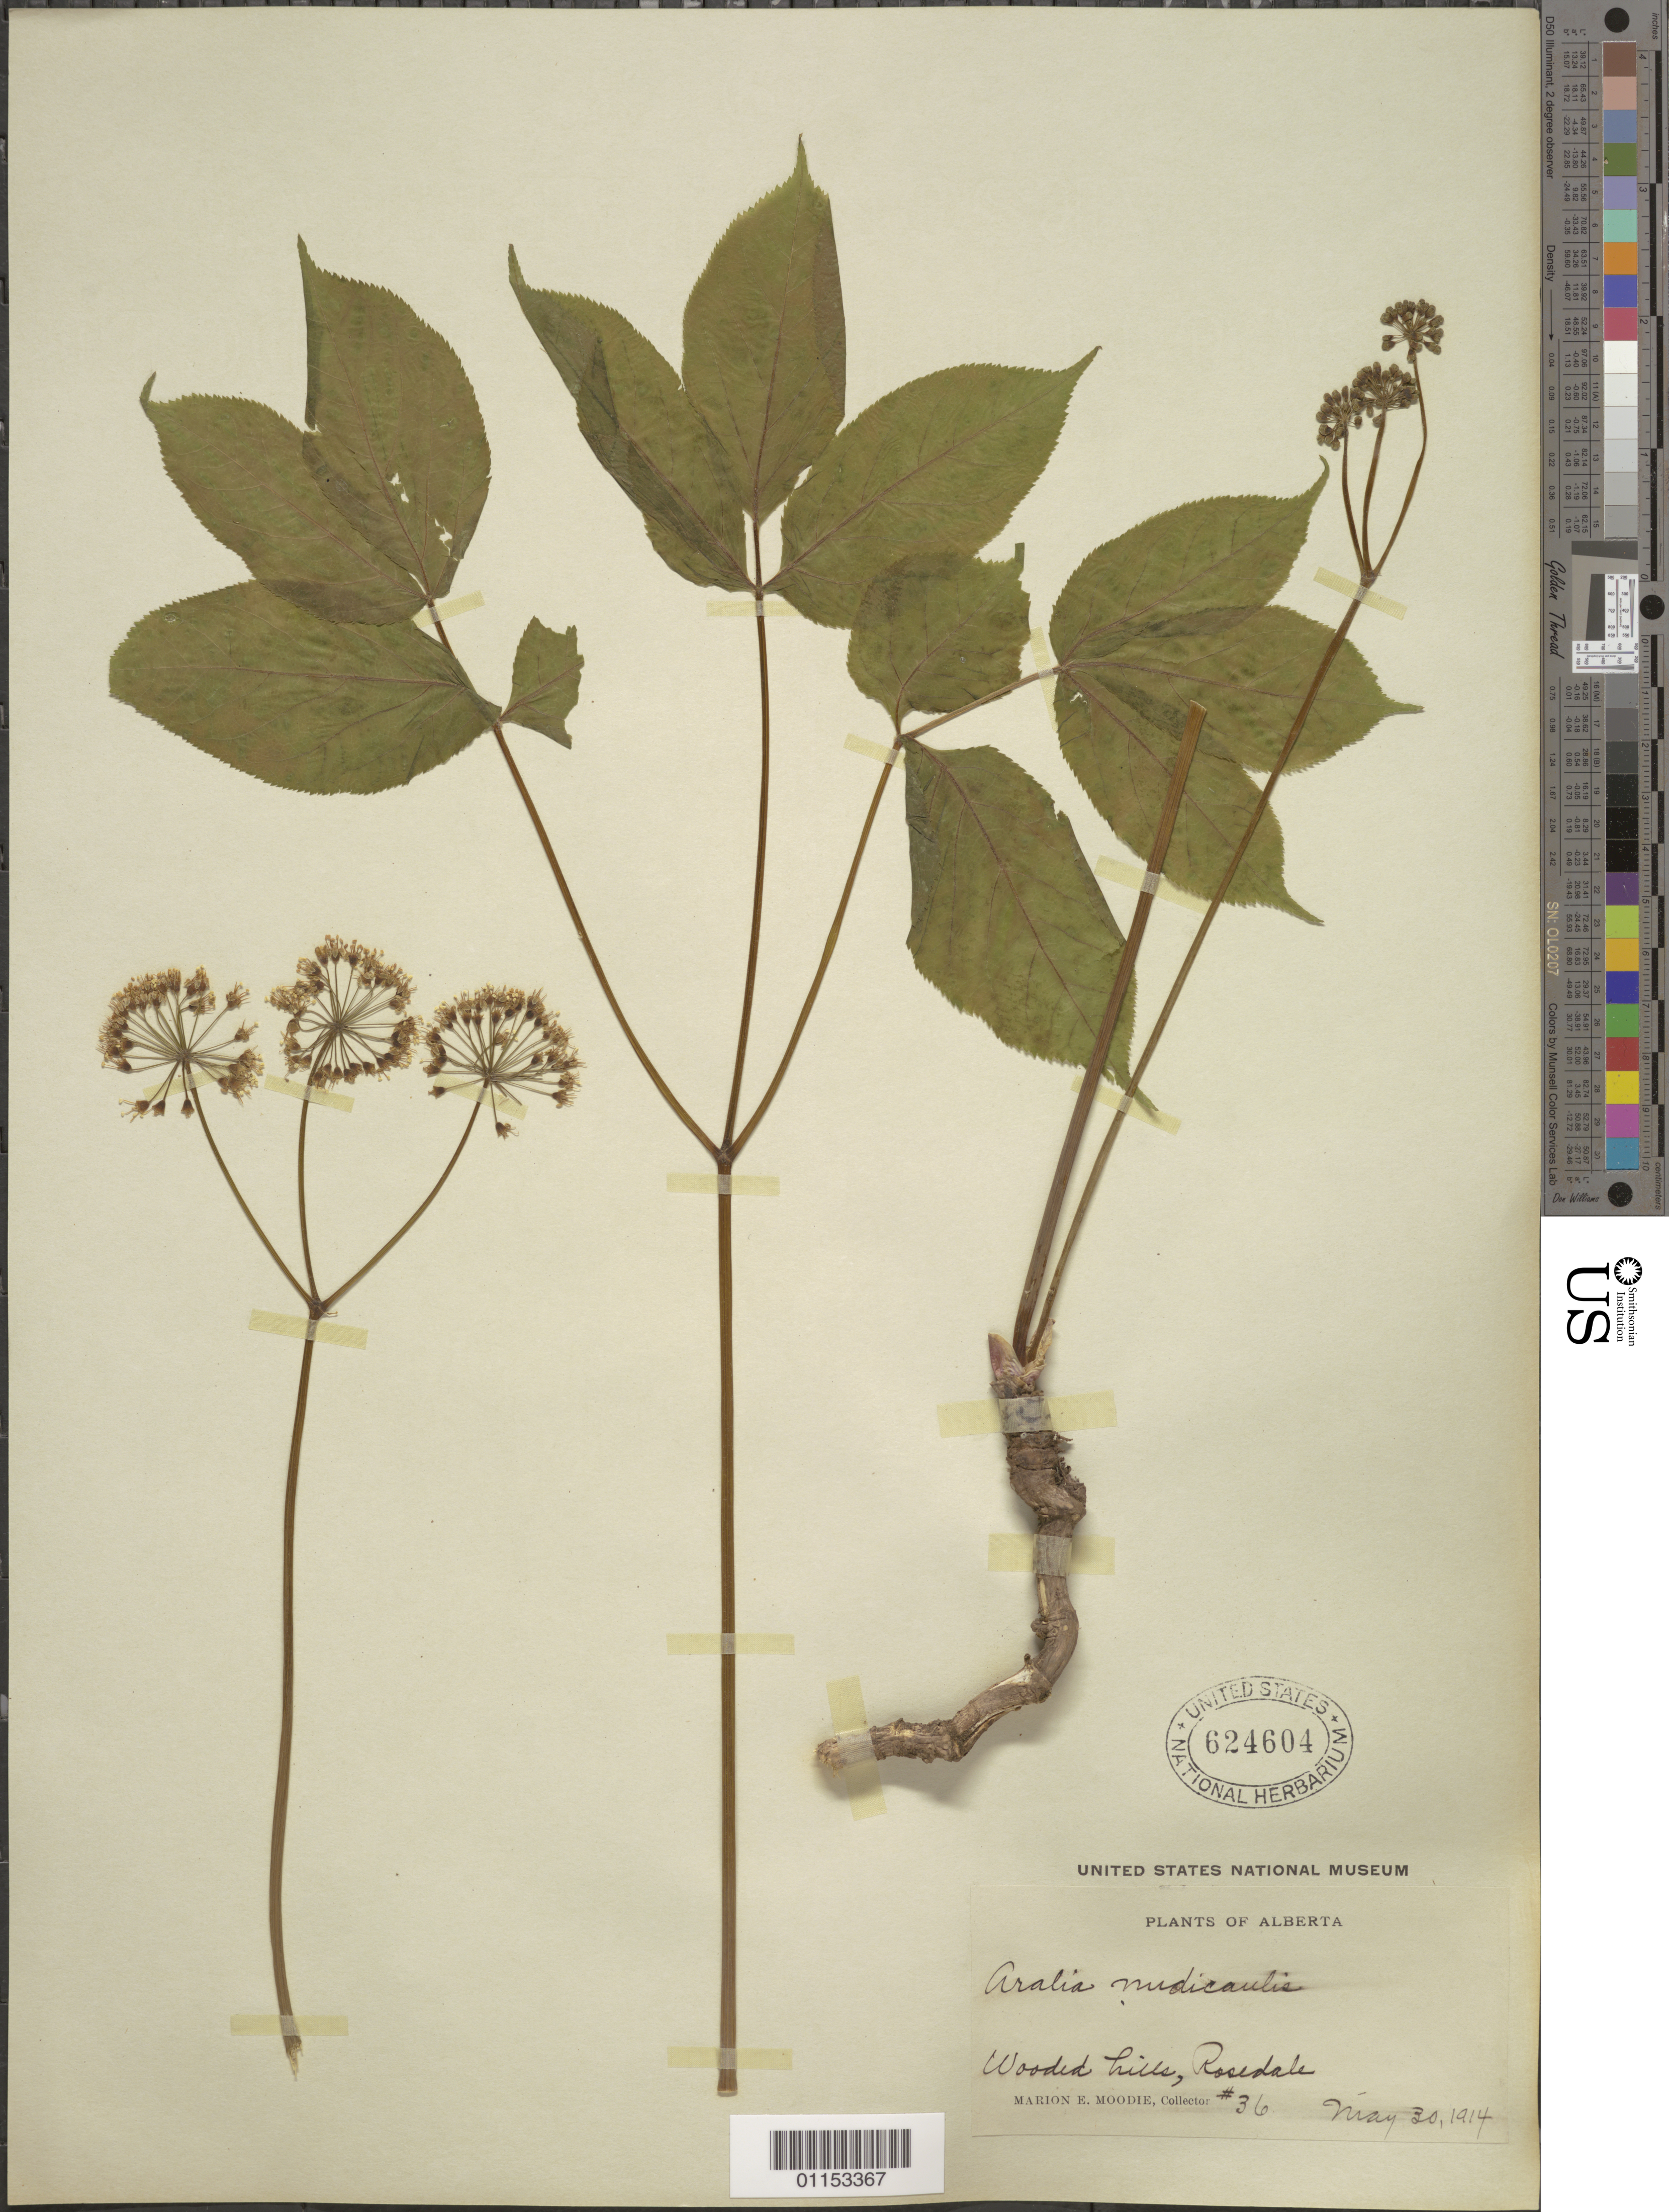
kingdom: Plantae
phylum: Tracheophyta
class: Magnoliopsida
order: Apiales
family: Araliaceae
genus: Aralia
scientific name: Aralia nudicaulis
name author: L.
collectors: M. E. Moodie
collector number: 36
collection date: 1914-05-30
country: Canada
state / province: Alberta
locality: Rosedale.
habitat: Wooded hills.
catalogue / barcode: US 624604